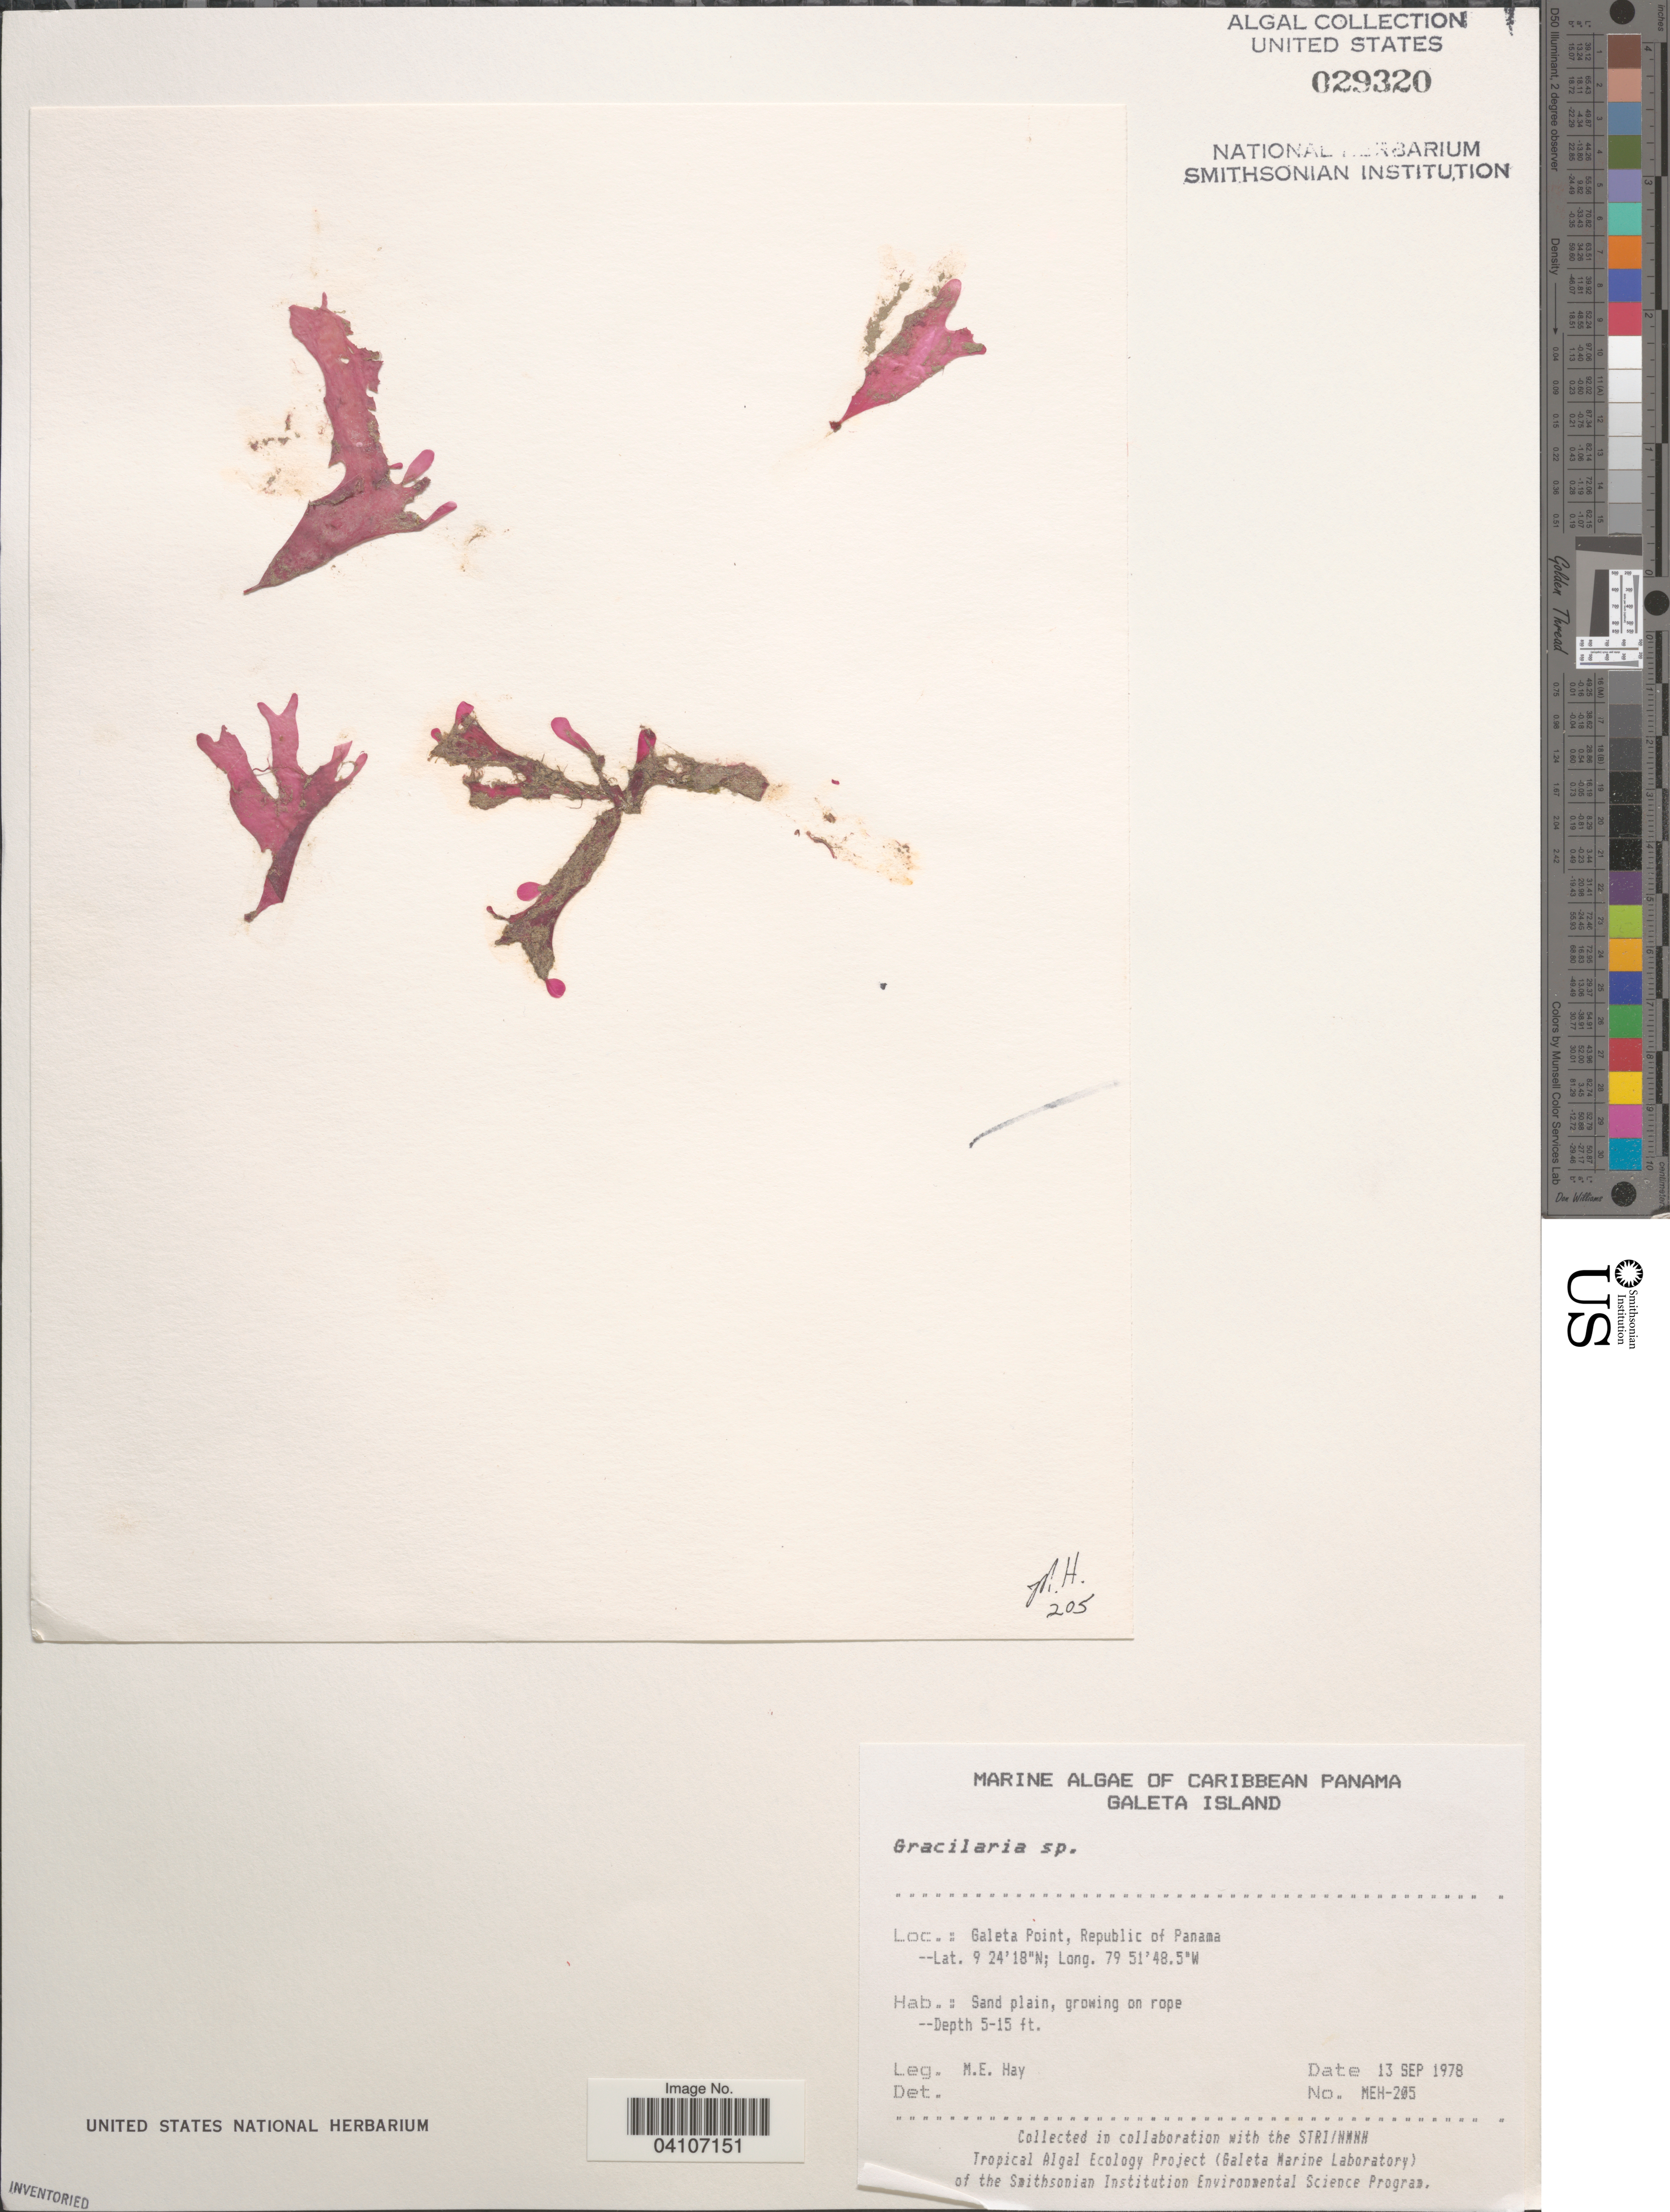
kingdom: Plantae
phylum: Rhodophyta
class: Florideophyceae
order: Gracilariales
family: Gracilariaceae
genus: Gracilaria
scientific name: Gracilaria sp.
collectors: M. E. Hay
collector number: MEH-205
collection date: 1978-09-13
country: Panama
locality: Caribbean Panama. Galeta Island. Galeta Point, Republic of Panama.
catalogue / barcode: US 29320